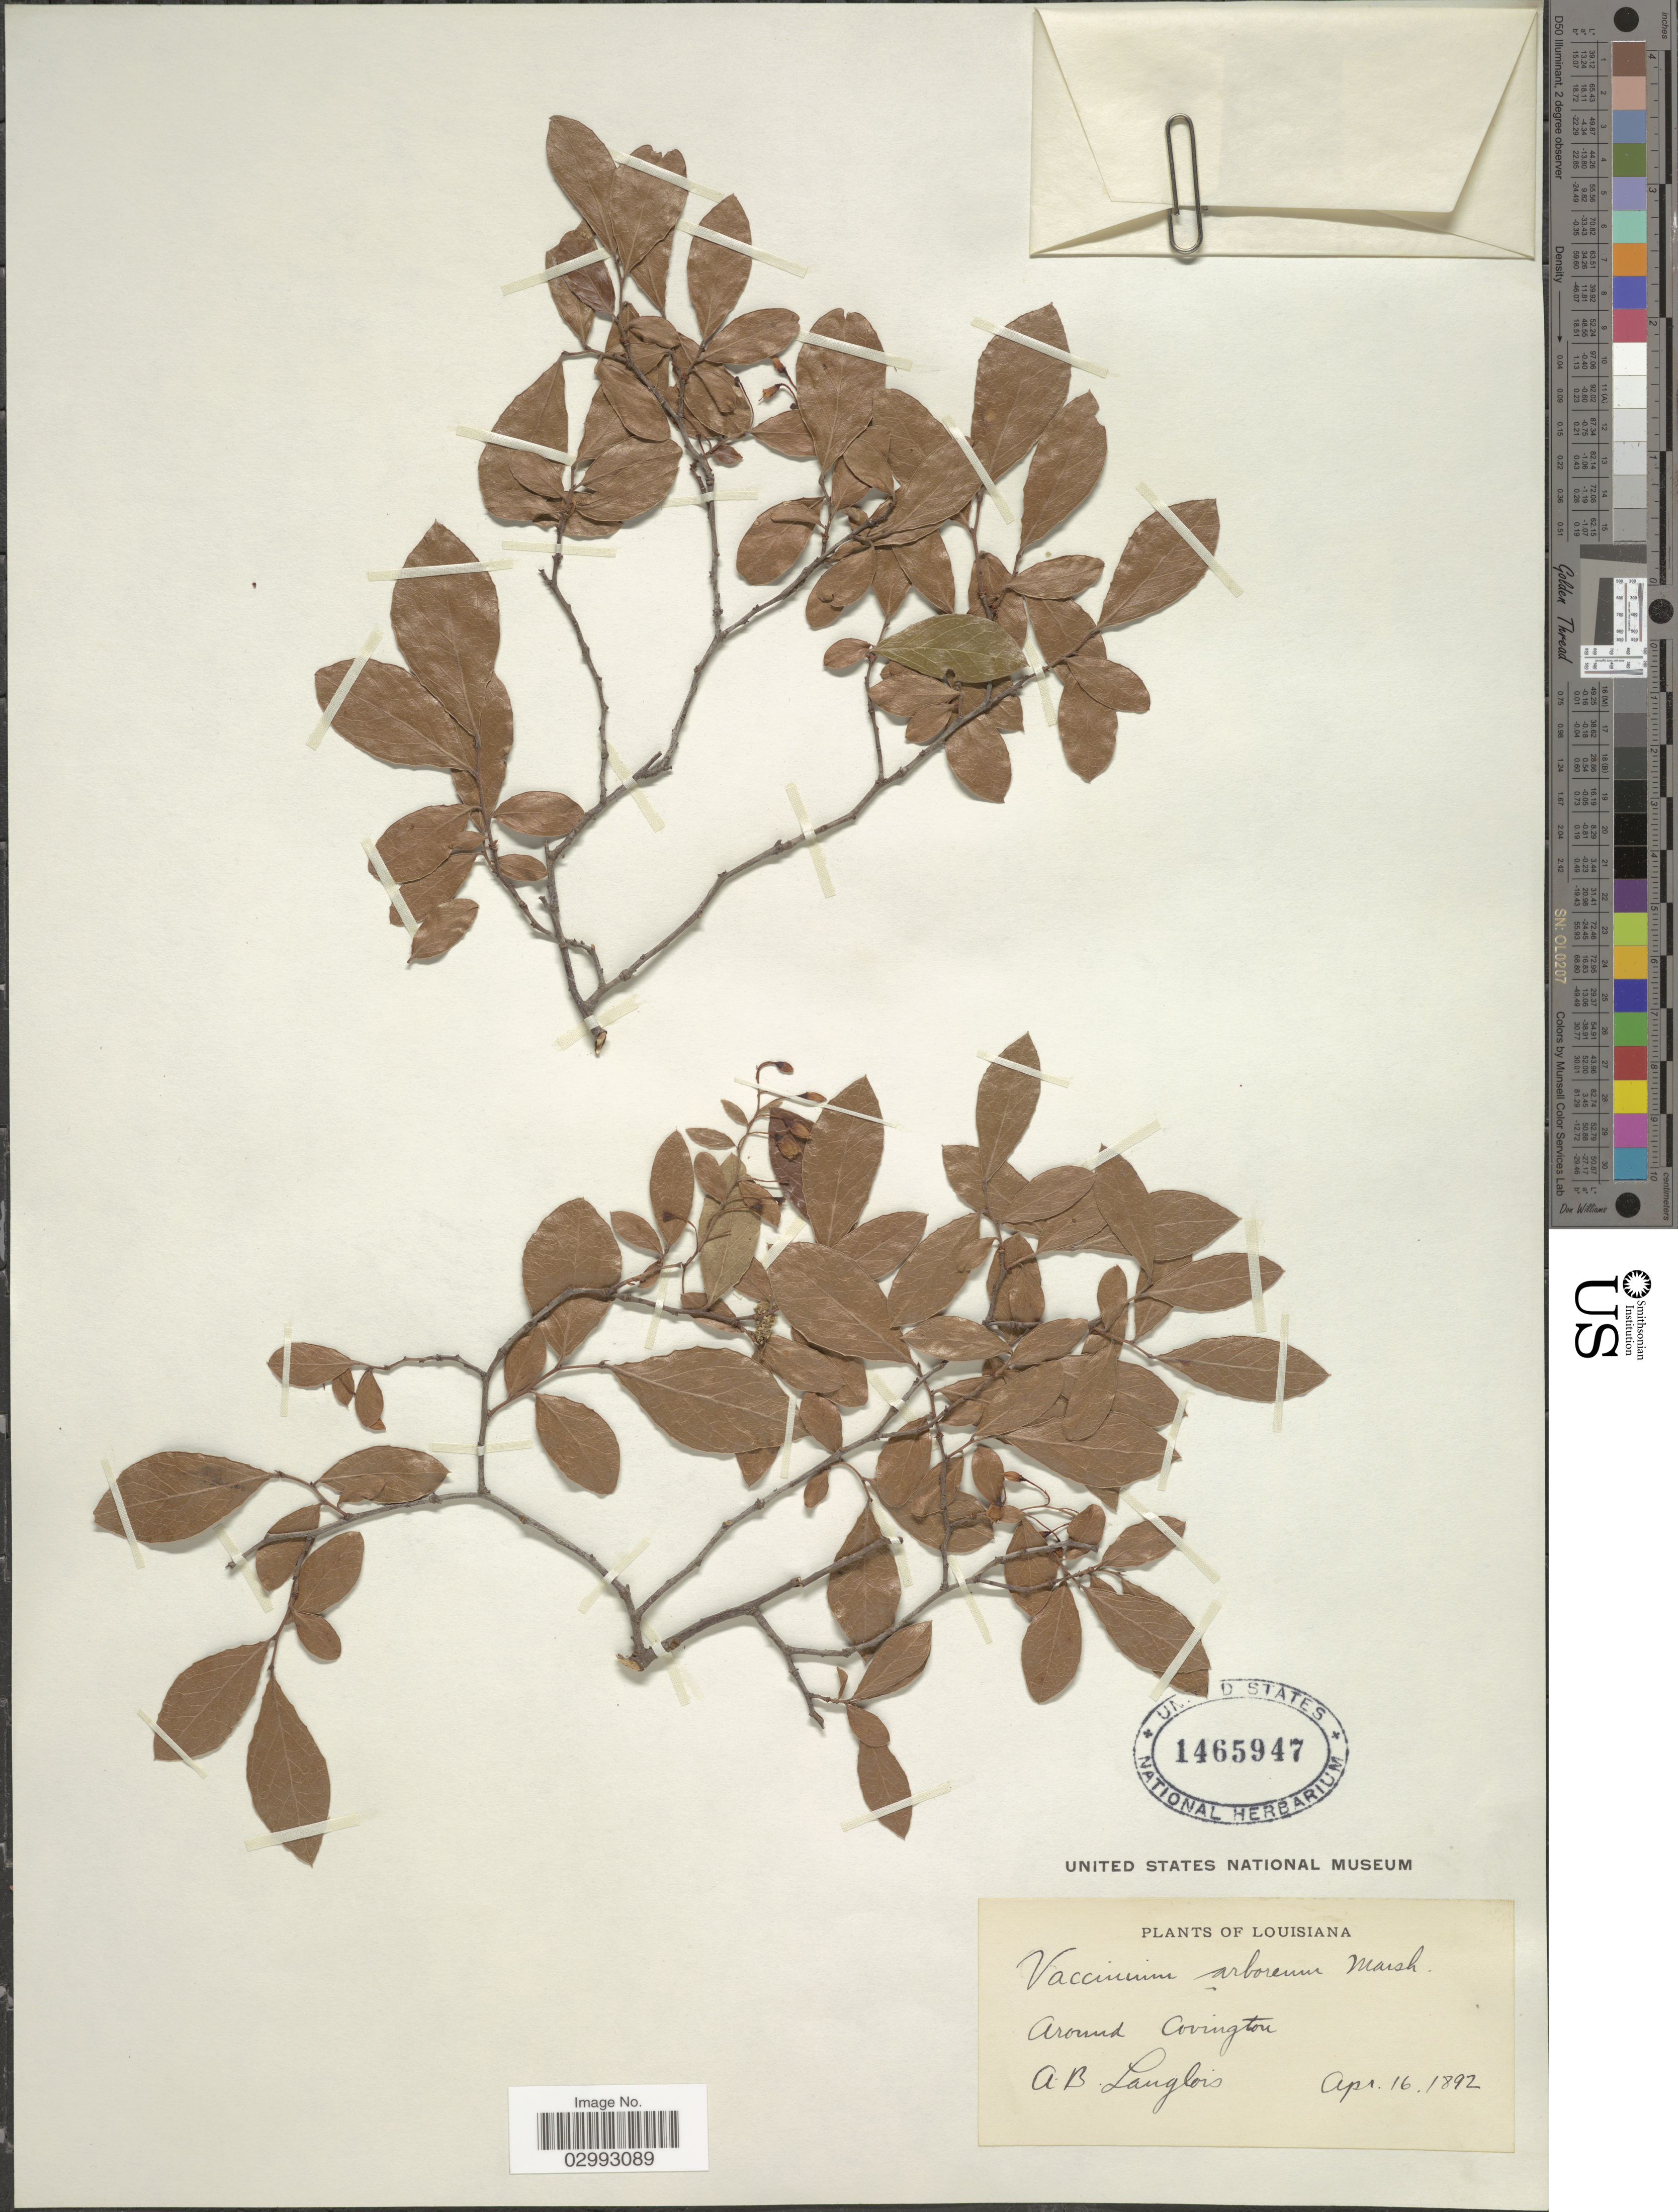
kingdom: Plantae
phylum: Tracheophyta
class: Magnoliopsida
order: Ericales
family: Ericaceae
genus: Batodendron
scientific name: Batodendron arboreum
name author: Nutt.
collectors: A. Langlois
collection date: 1892-04-16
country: United States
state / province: Louisiana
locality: Around Arrington.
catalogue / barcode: US 1465947